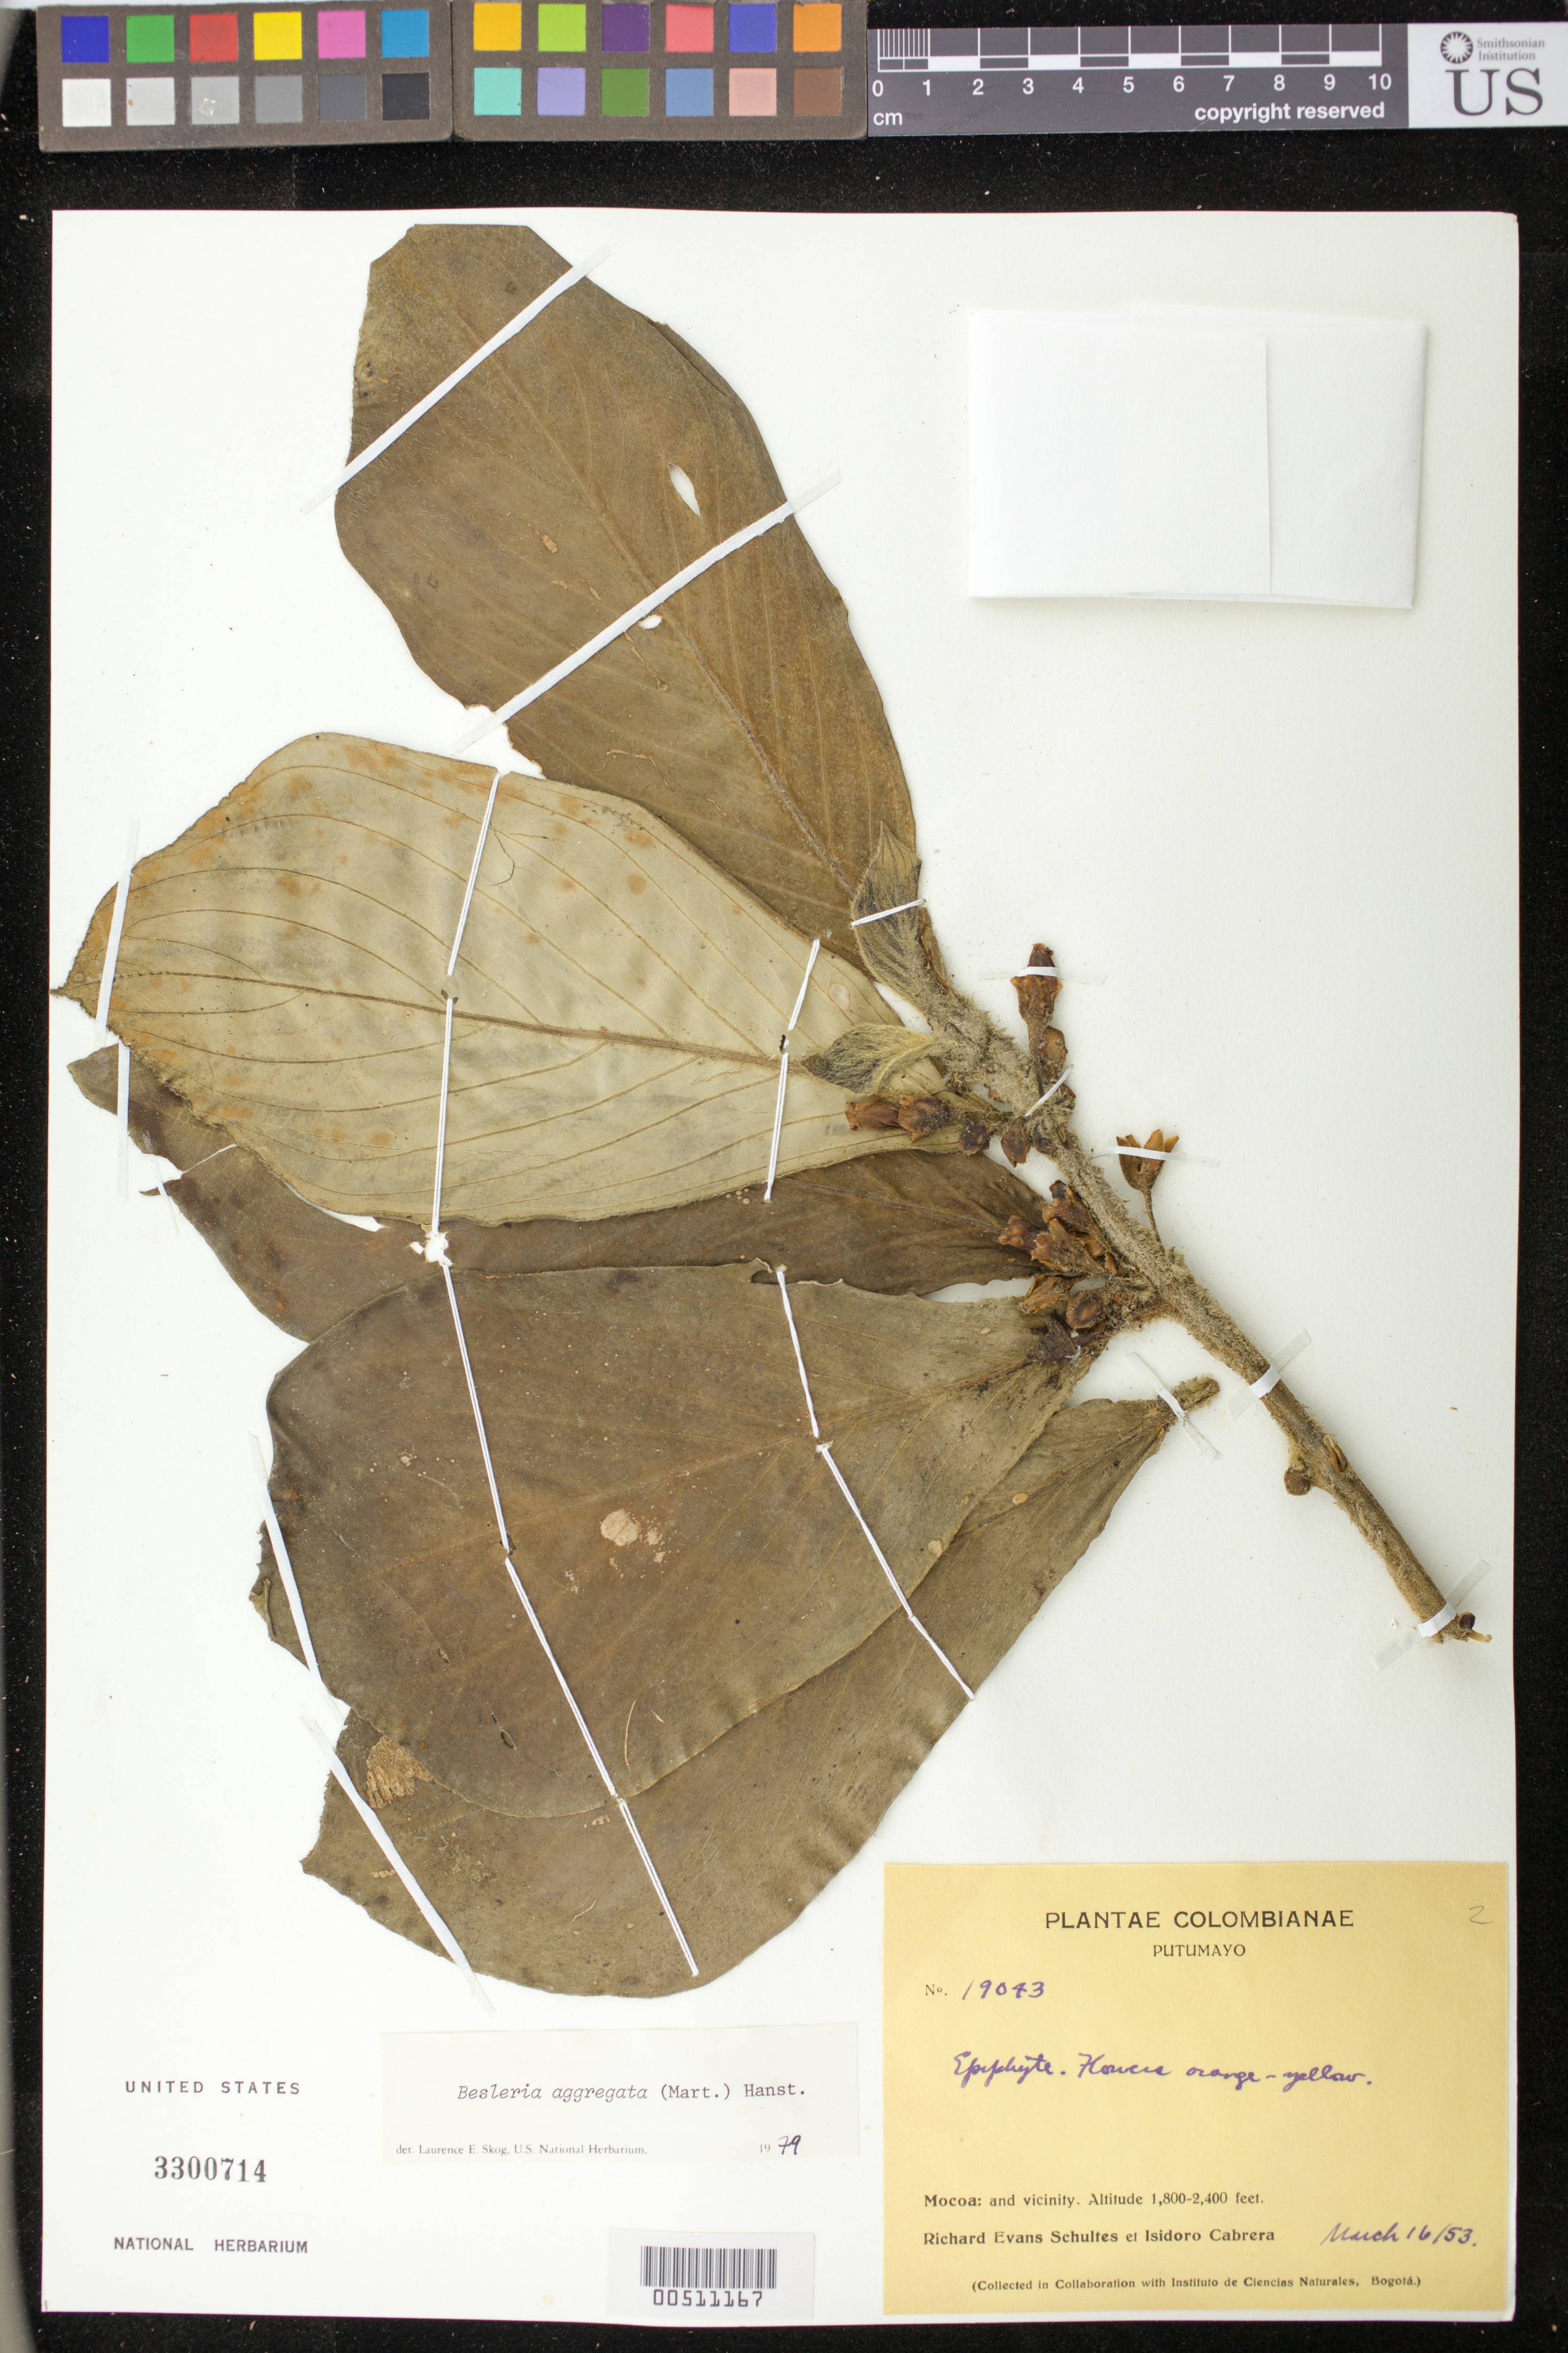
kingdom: Plantae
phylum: Tracheophyta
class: Magnoliopsida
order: Lamiales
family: Gesneriaceae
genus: Besleria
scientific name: Besleria aggregata var. aggregata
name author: (Mart.) Hanst.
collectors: R. E. Schultes & I. Cabrera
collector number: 19043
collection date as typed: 16 Mar 1953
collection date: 1953-03-16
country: Colombia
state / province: Putumayo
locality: Mocoa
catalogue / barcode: US 3300714